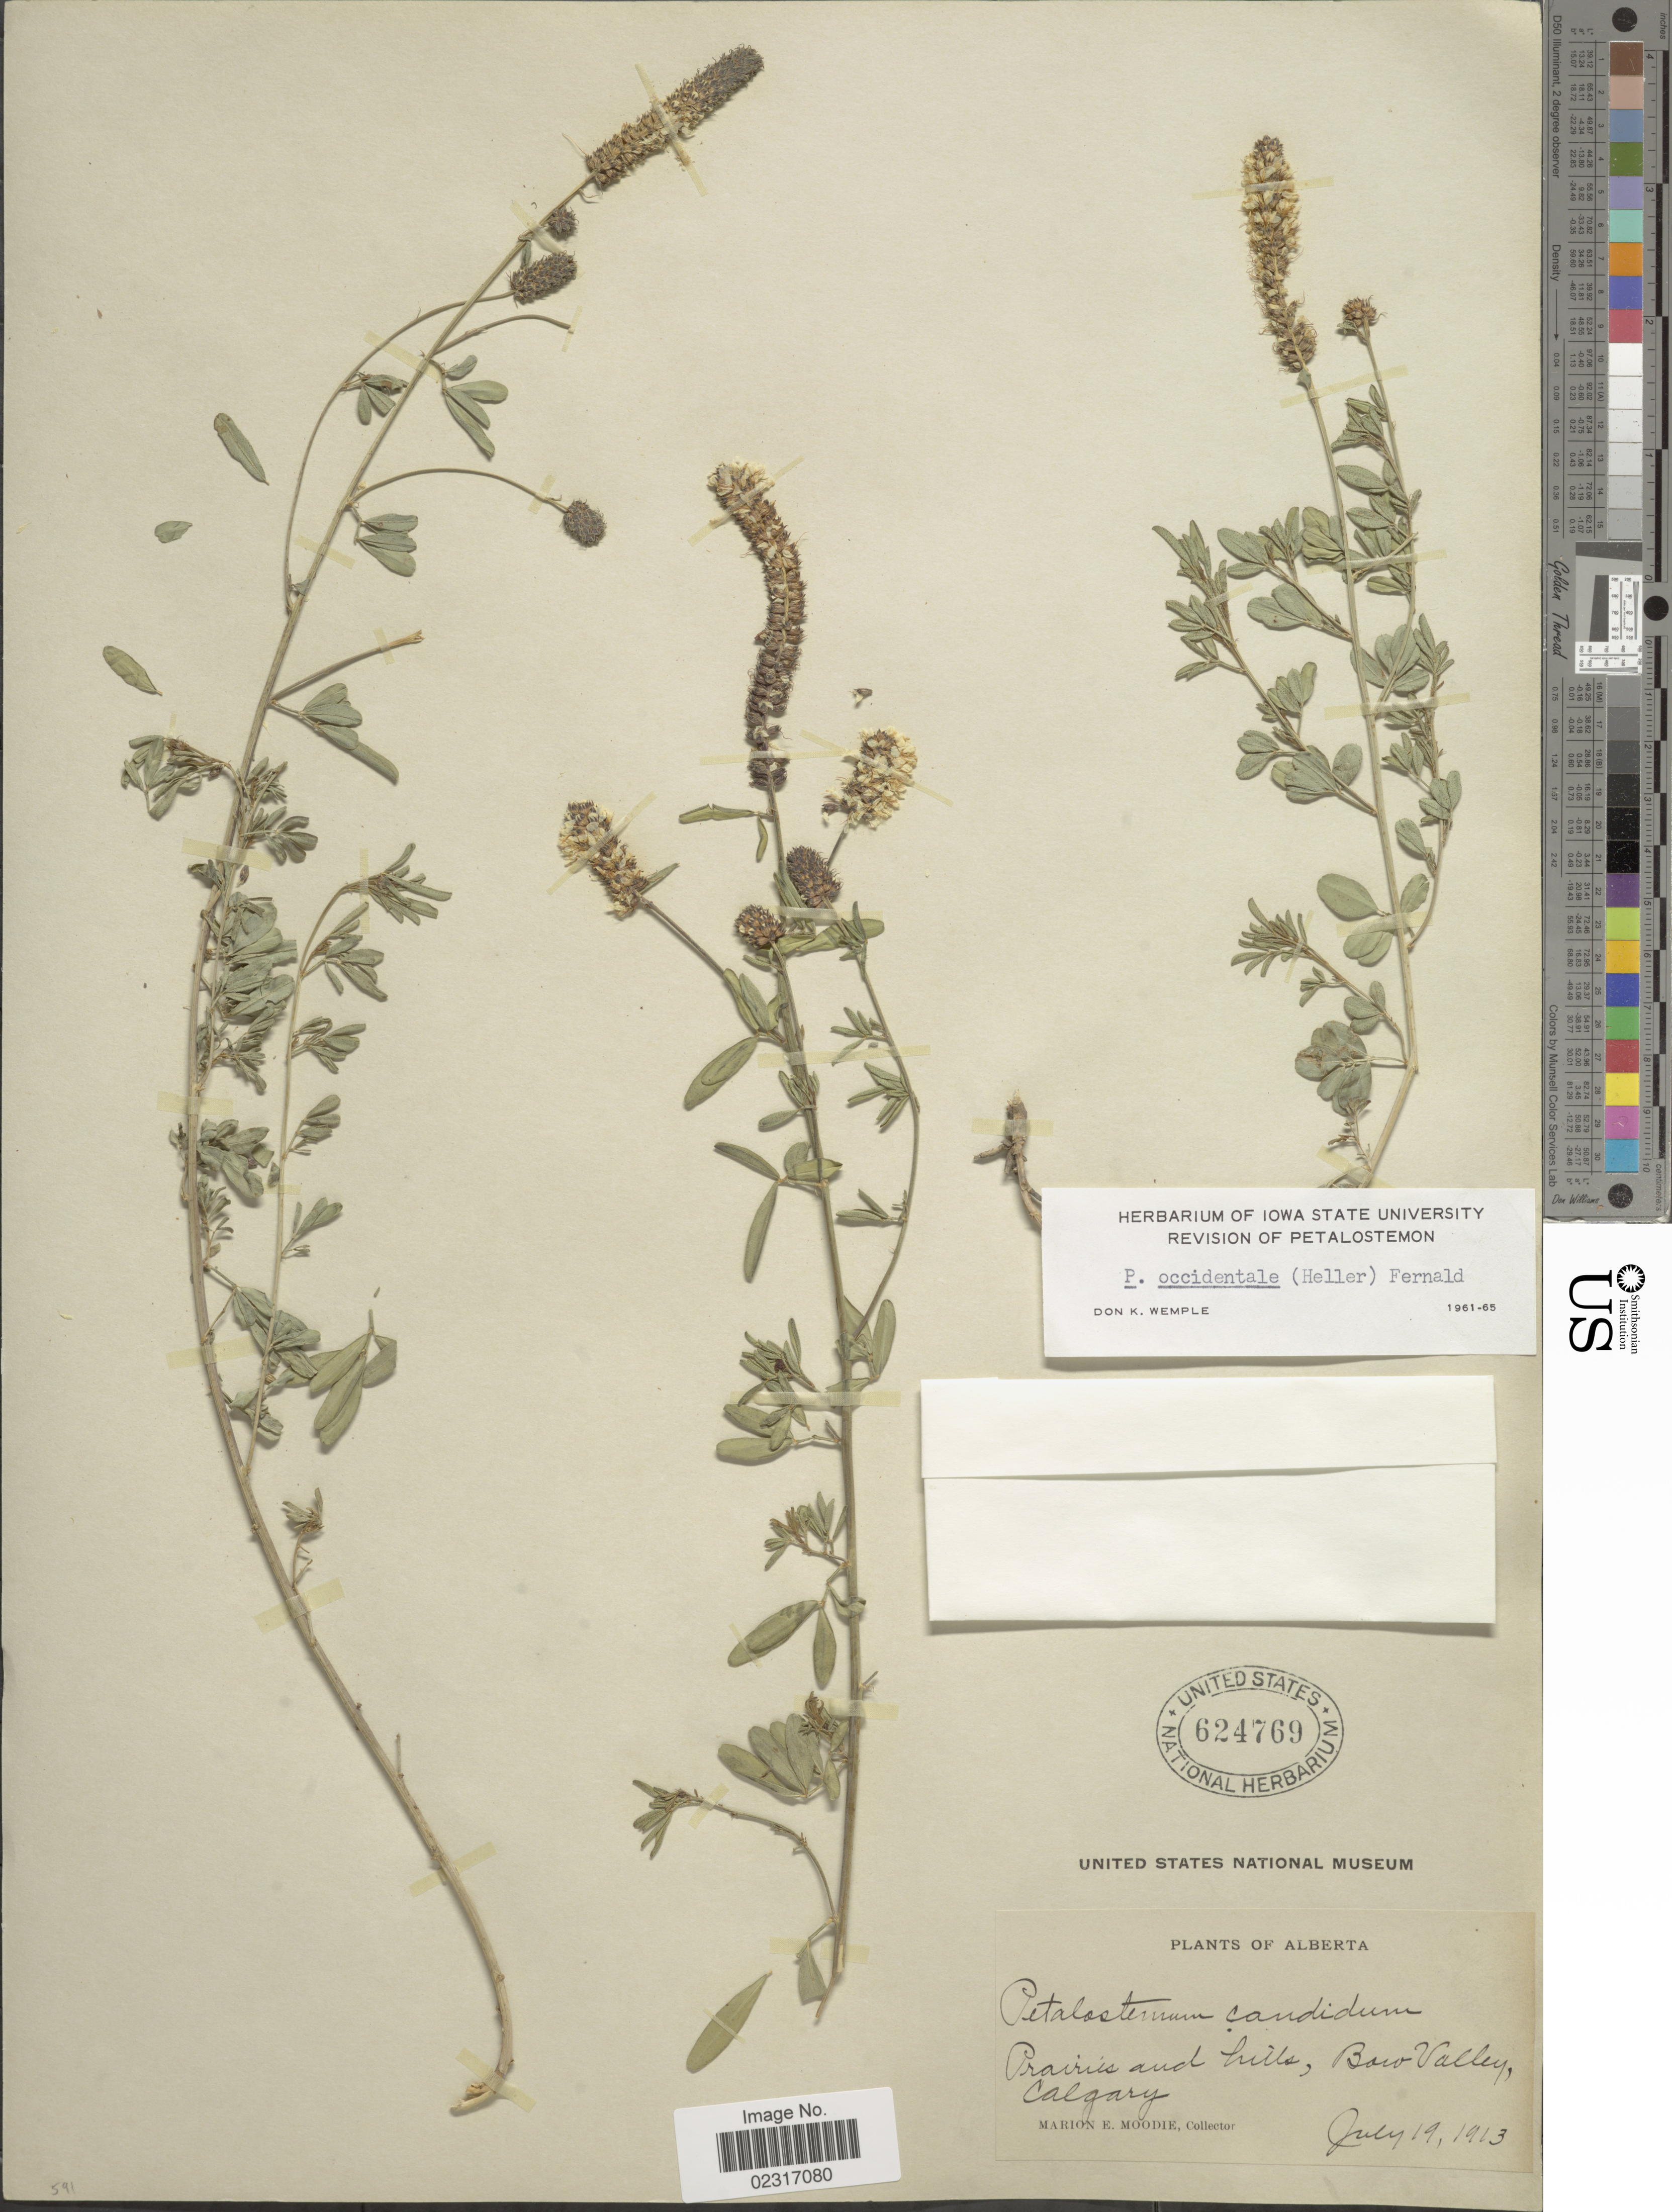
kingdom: Plantae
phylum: Tracheophyta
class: Magnoliopsida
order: Fabales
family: Fabaceae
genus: Dalea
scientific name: Dalea candida var. oligophylla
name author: (Torr) Shinners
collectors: M. E. Moodie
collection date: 1913-07-19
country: Canada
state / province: Alberta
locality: Bow Valley, Calgary.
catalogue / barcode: US 624769